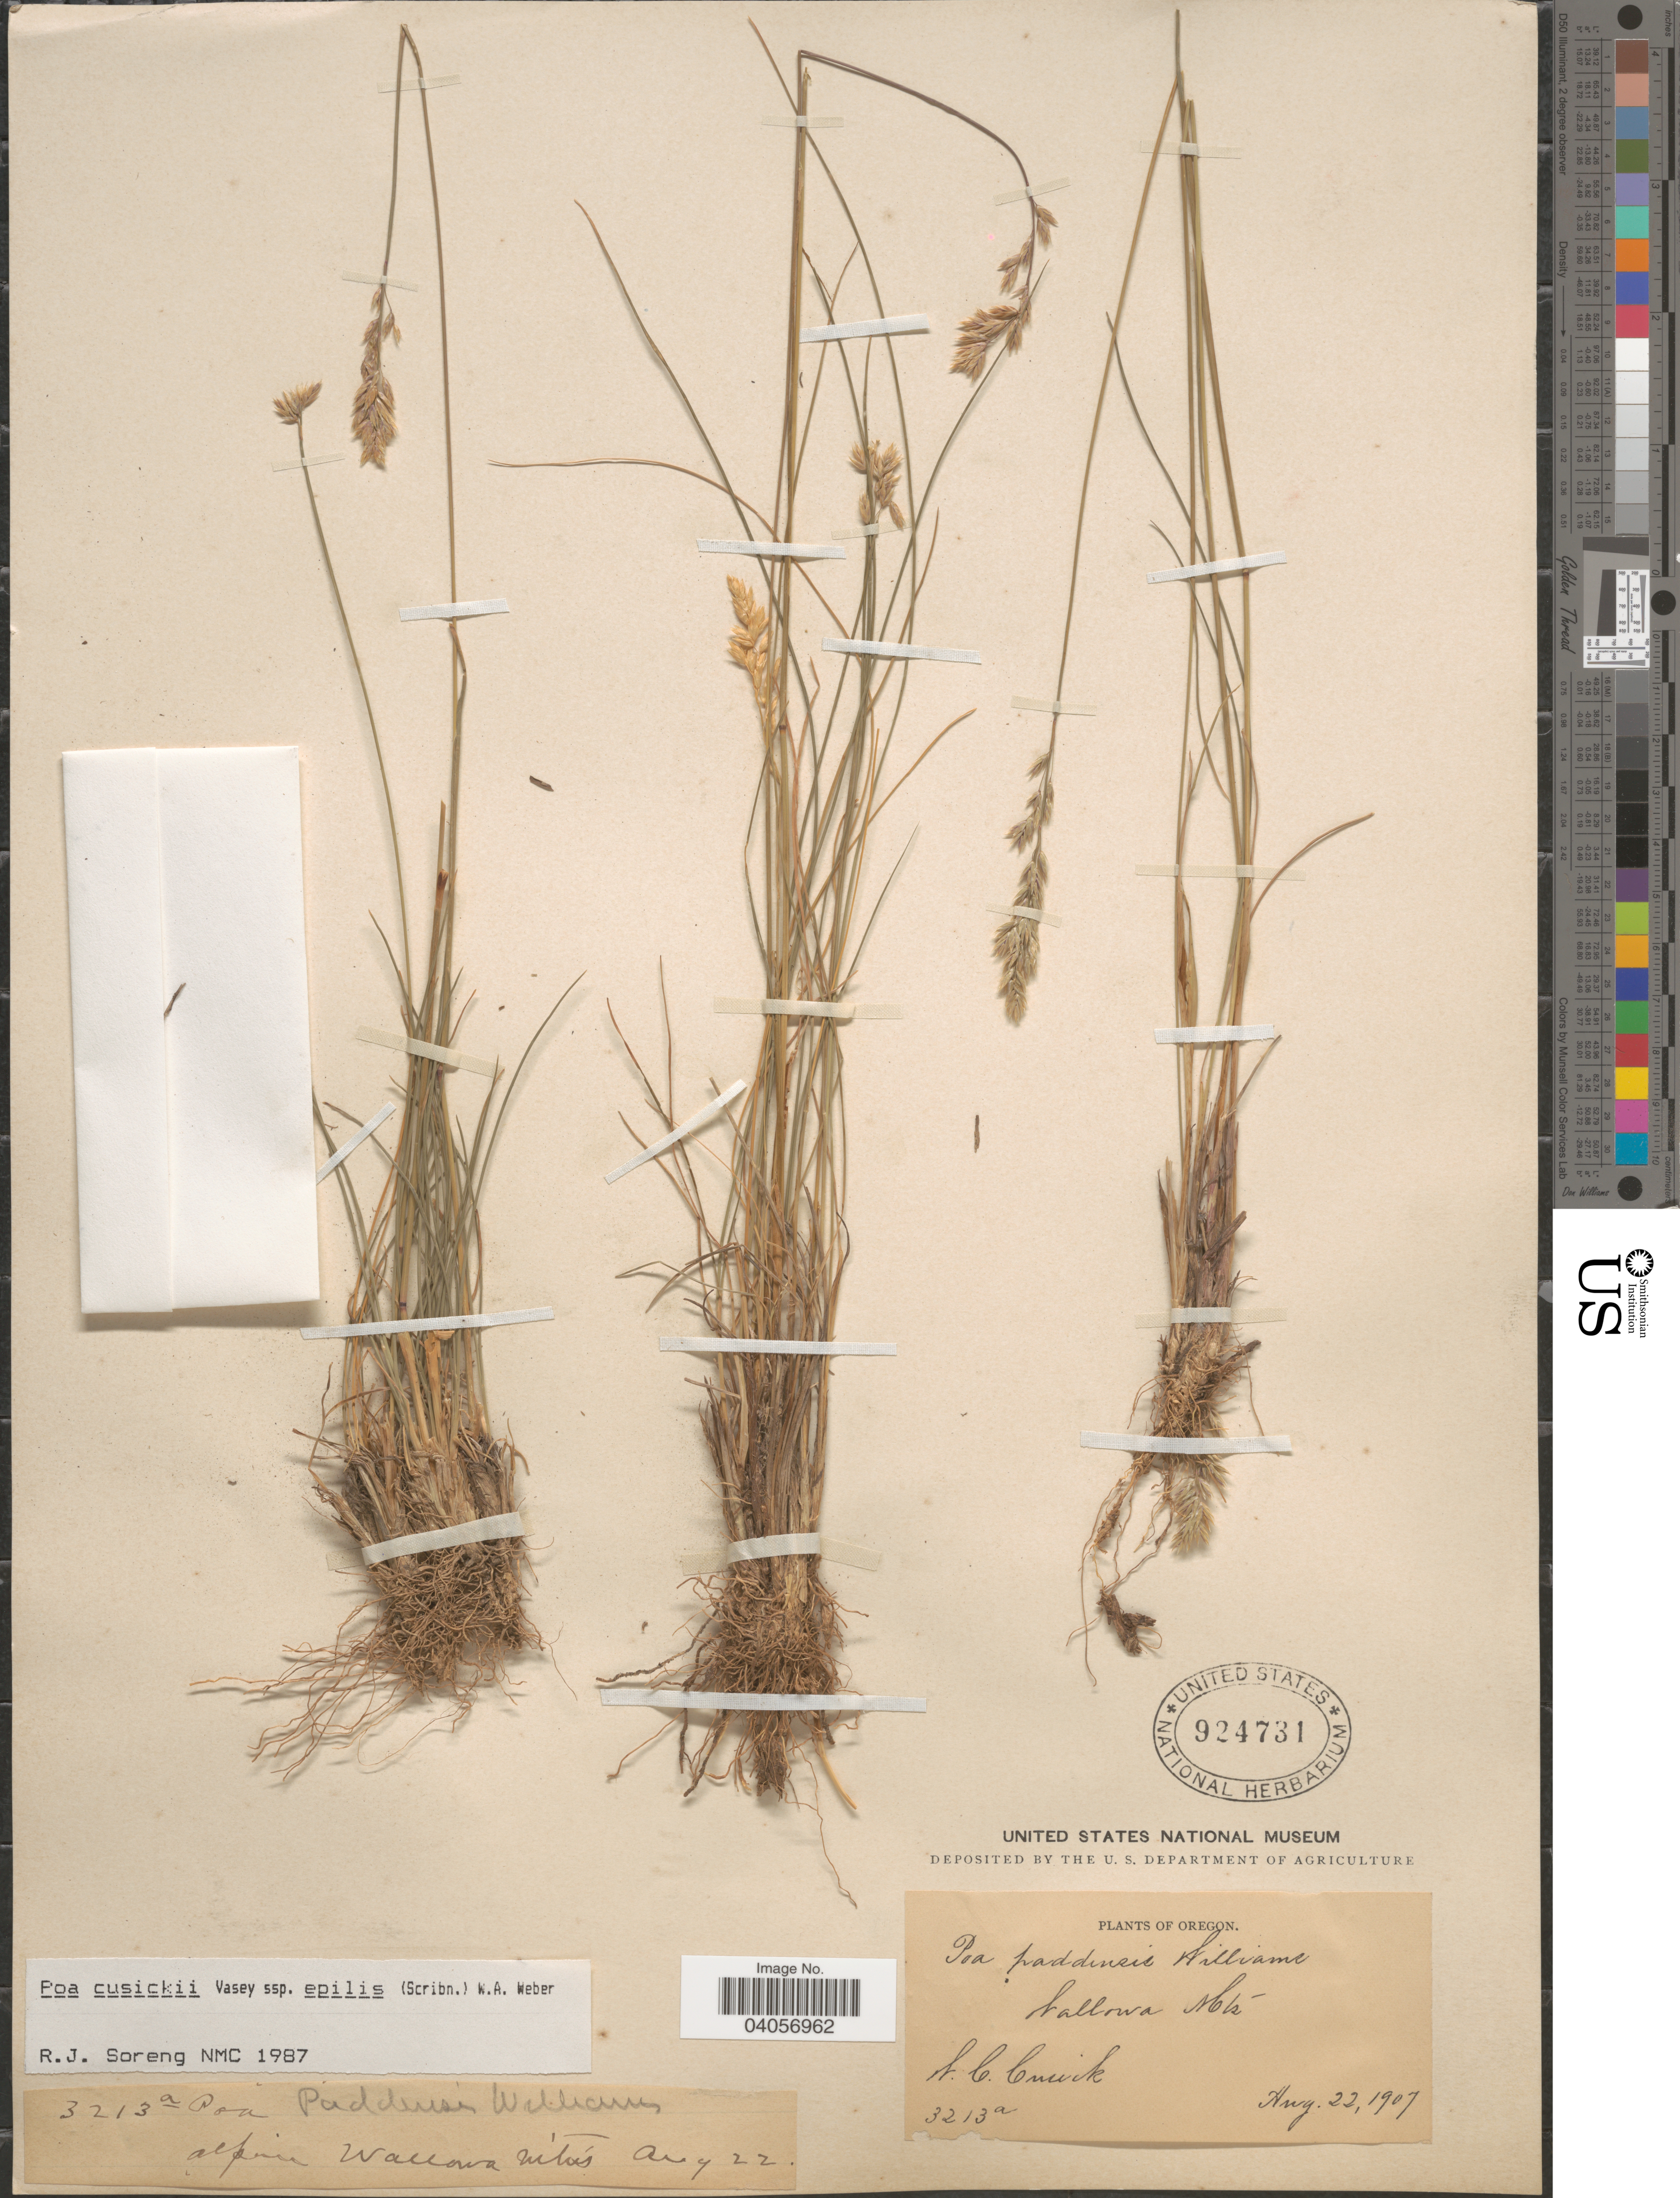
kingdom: Plantae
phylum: Tracheophyta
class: Liliopsida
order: Poales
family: Poaceae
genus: Poa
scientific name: Poa cusickii subsp. epilis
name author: (Scribn.) W.A. Weber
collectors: W. C. Cusick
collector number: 3213a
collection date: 1907-08-22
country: United States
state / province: Oregon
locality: Wallowa Mts.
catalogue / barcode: US 924731